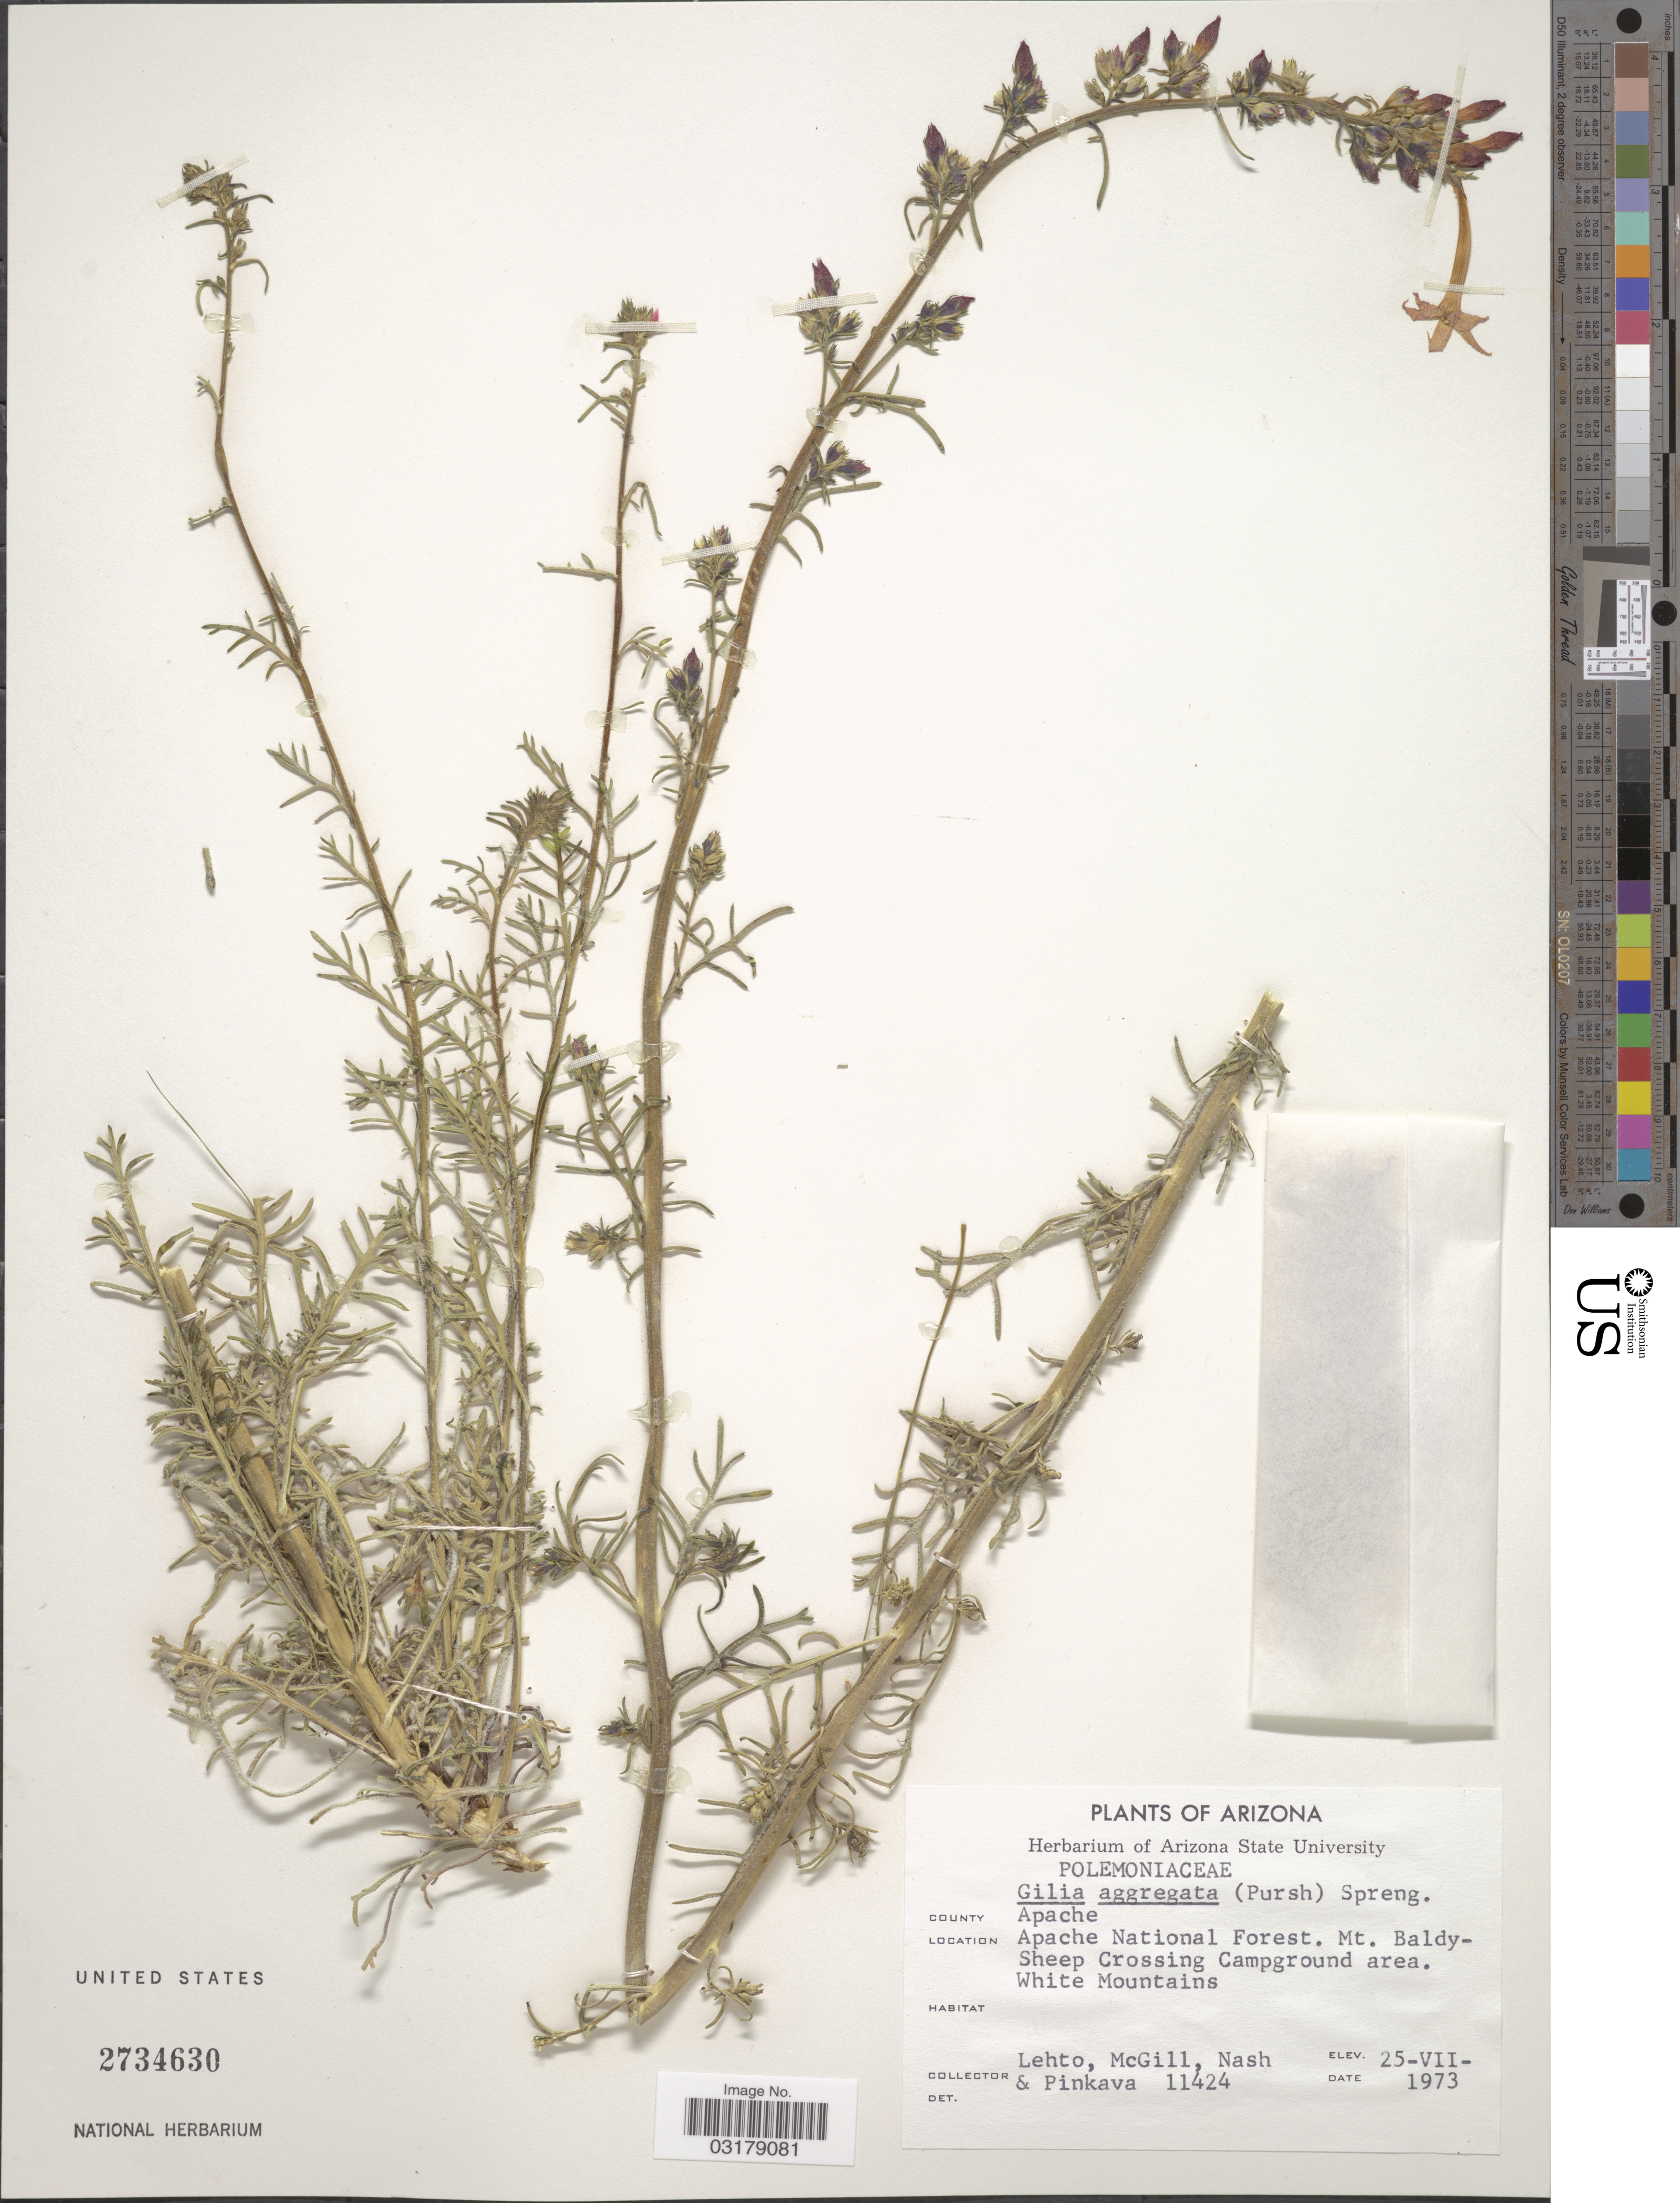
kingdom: Plantae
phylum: Tracheophyta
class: Magnoliopsida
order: Ericales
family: Polemoniaceae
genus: Ipomopsis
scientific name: Ipomopsis aggregata subsp. arizonica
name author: (Greene) V.E. Grant & A.D. Grant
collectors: -. Lehto, -. McGill, -- Nash & -. Pinkava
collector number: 11424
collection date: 1973-07-25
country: United States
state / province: Arizona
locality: County Apache. Apache National Forest. Mt. Baldy-Sheep Crossing Campground area. White Mountains.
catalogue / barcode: US 2734630